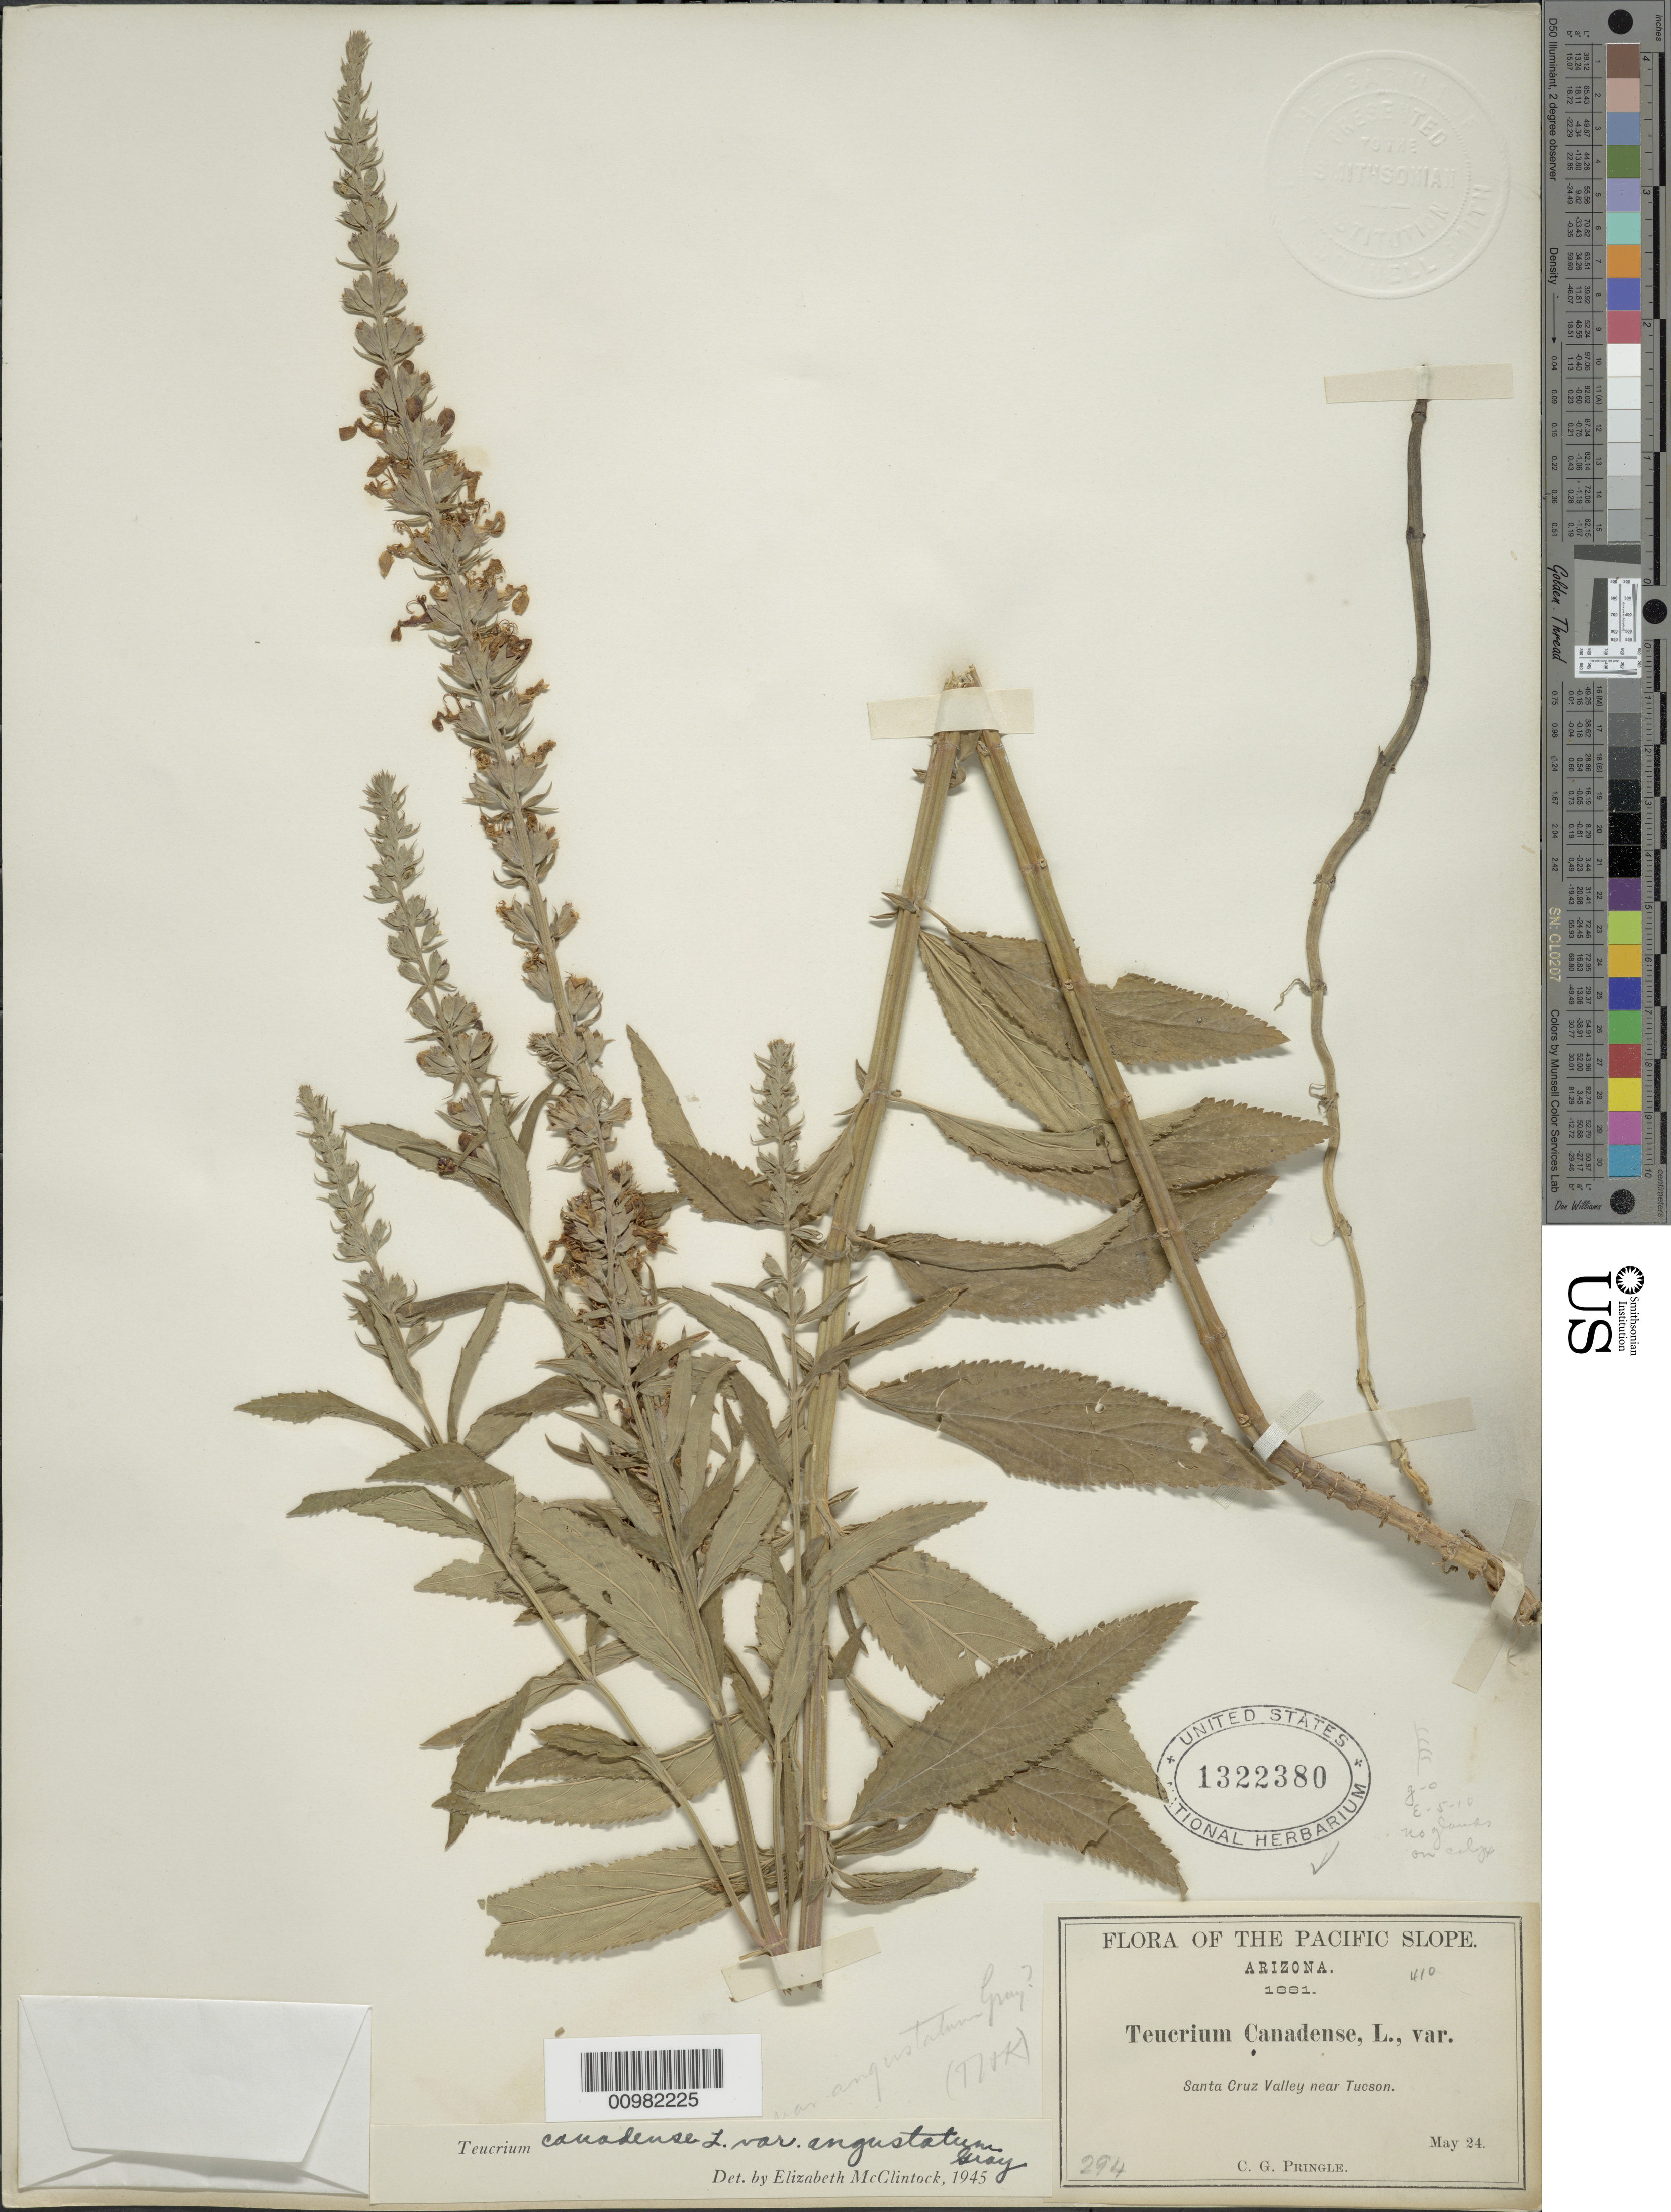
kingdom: Plantae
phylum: Tracheophyta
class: Magnoliopsida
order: Lamiales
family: Lamiaceae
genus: Teucrium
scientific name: Teucrium canadense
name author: L.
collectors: C. G. Pringle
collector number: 294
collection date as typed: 24 May 1881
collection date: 1881-05-24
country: United States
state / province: Arizona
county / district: Pima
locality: Santa Cruz Valley near Tucson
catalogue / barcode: US 1322380